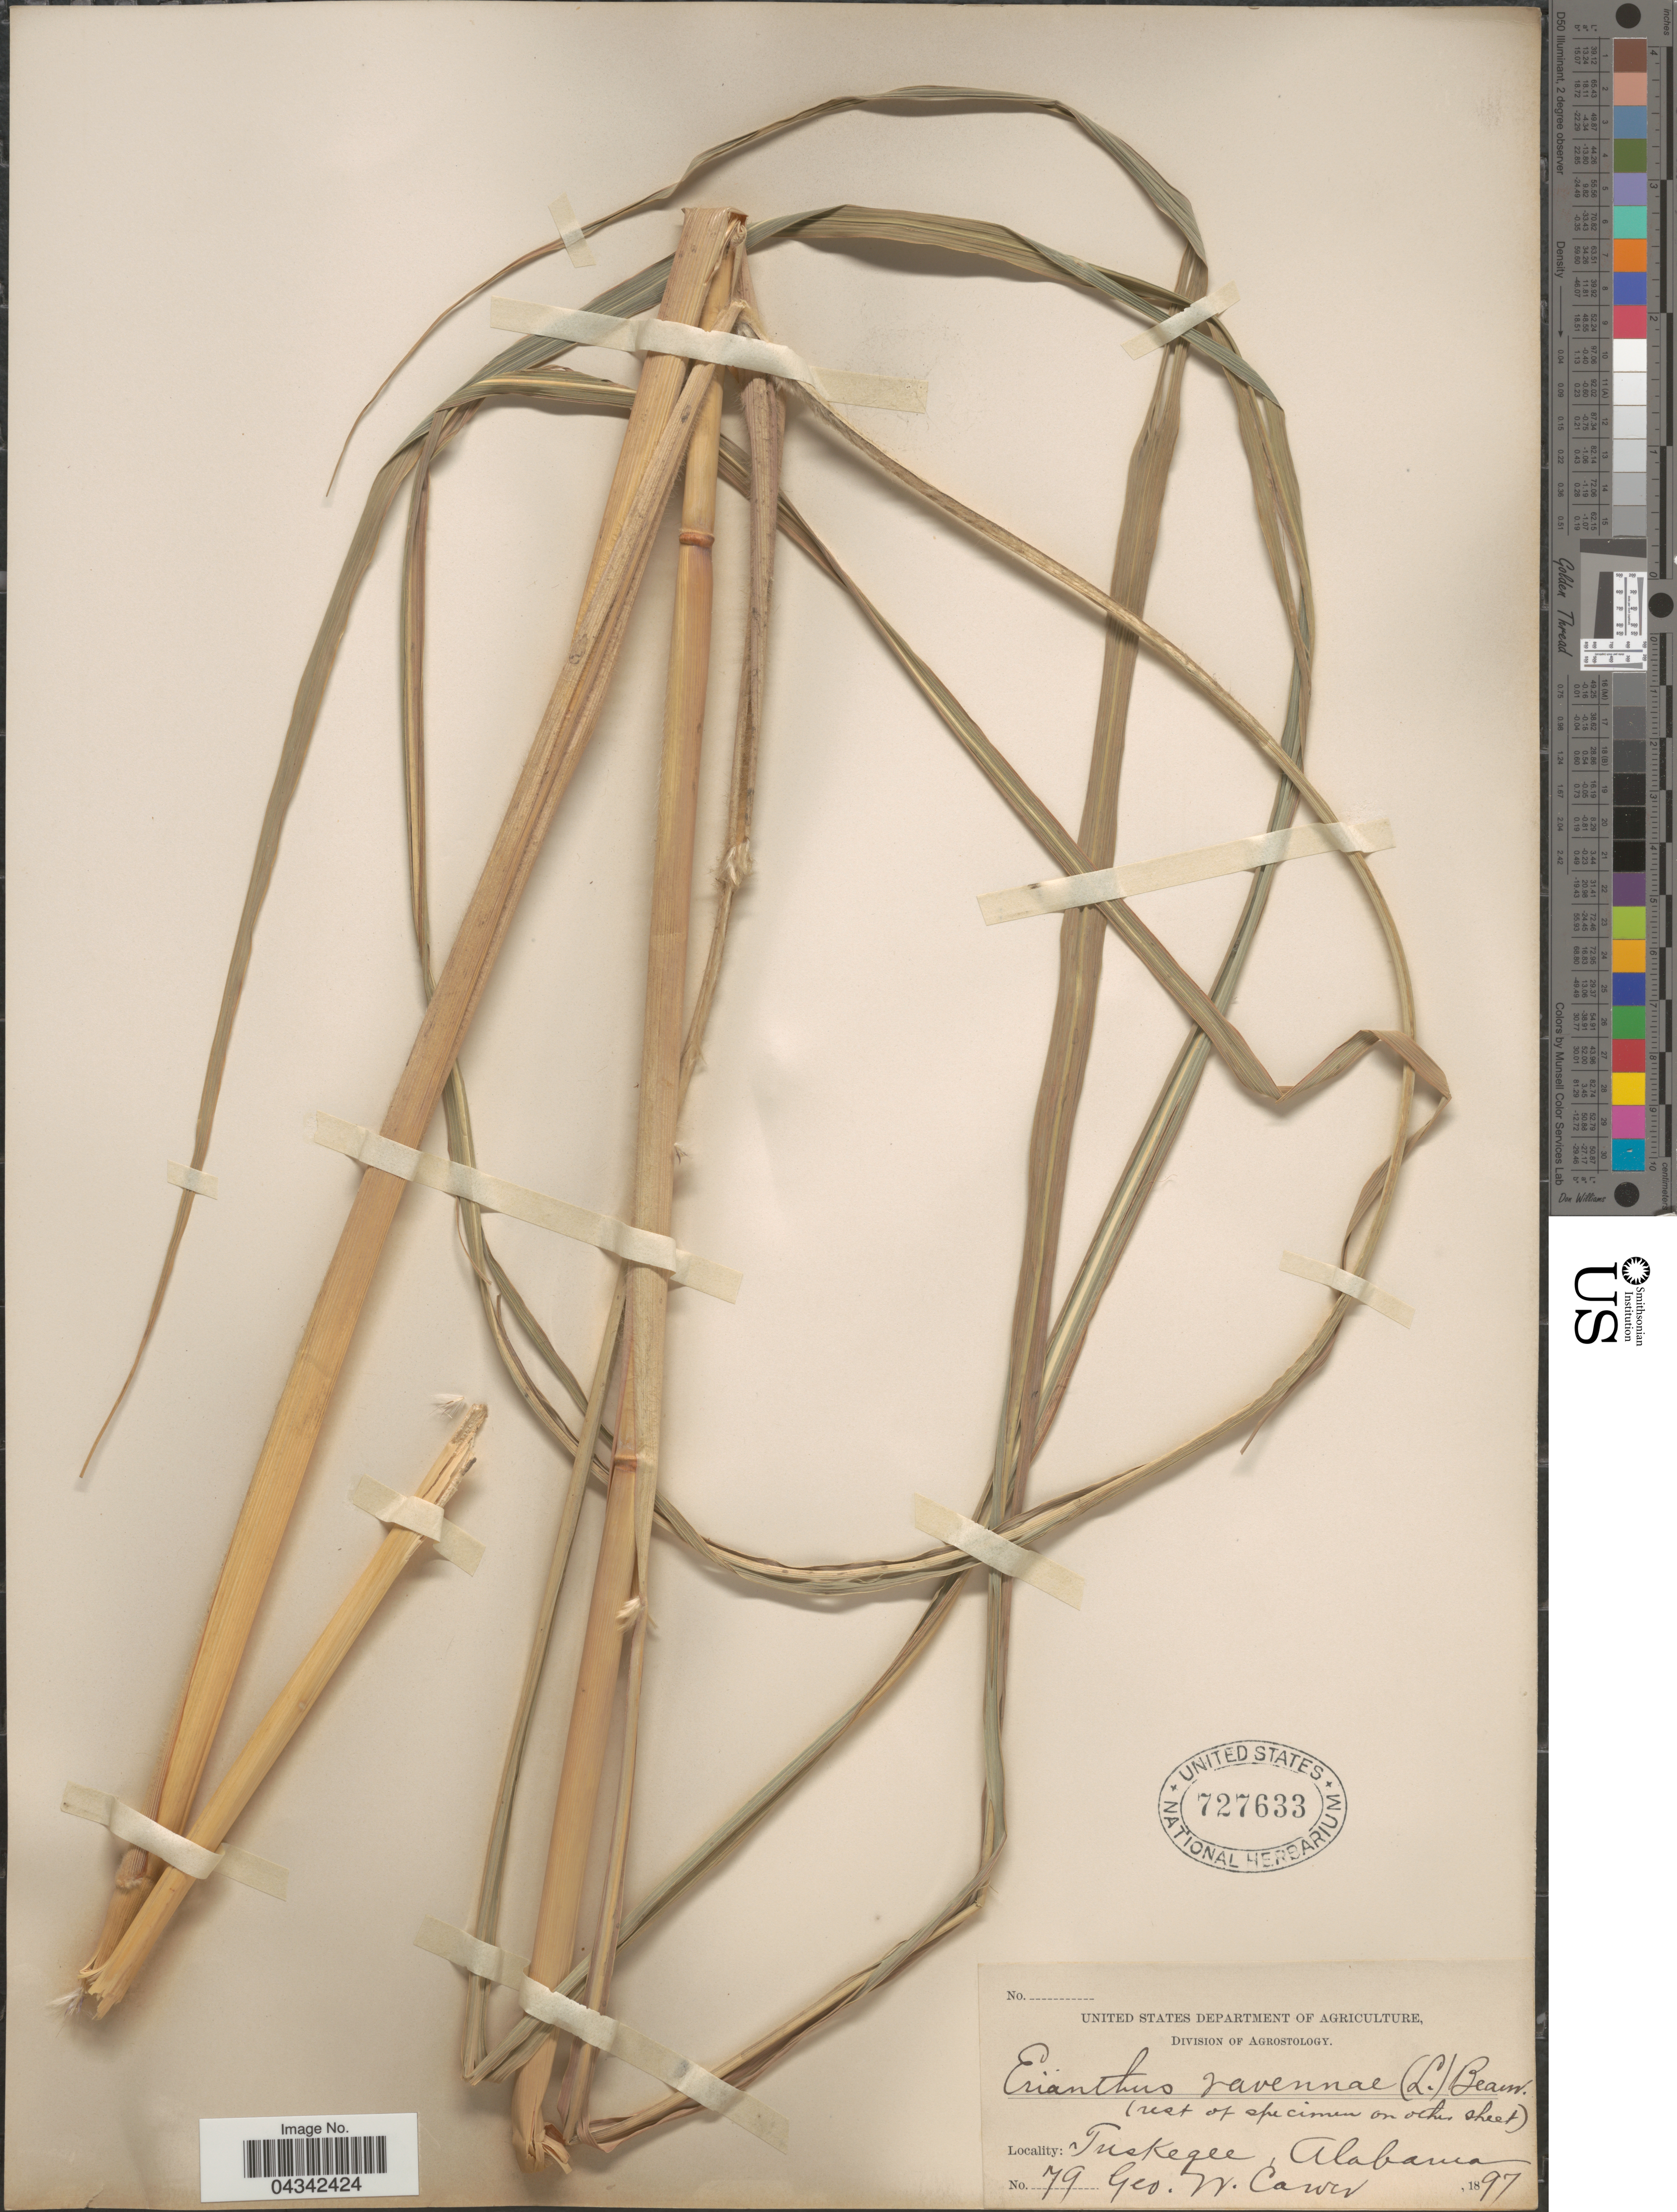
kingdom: Plantae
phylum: Tracheophyta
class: Liliopsida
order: Poales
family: Poaceae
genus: Tripidium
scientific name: Tripidium ravennae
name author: (L.) H. Scholz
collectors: G. Carver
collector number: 79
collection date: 1897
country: United States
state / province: Alabama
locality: Tuskegee.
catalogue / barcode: US 727633